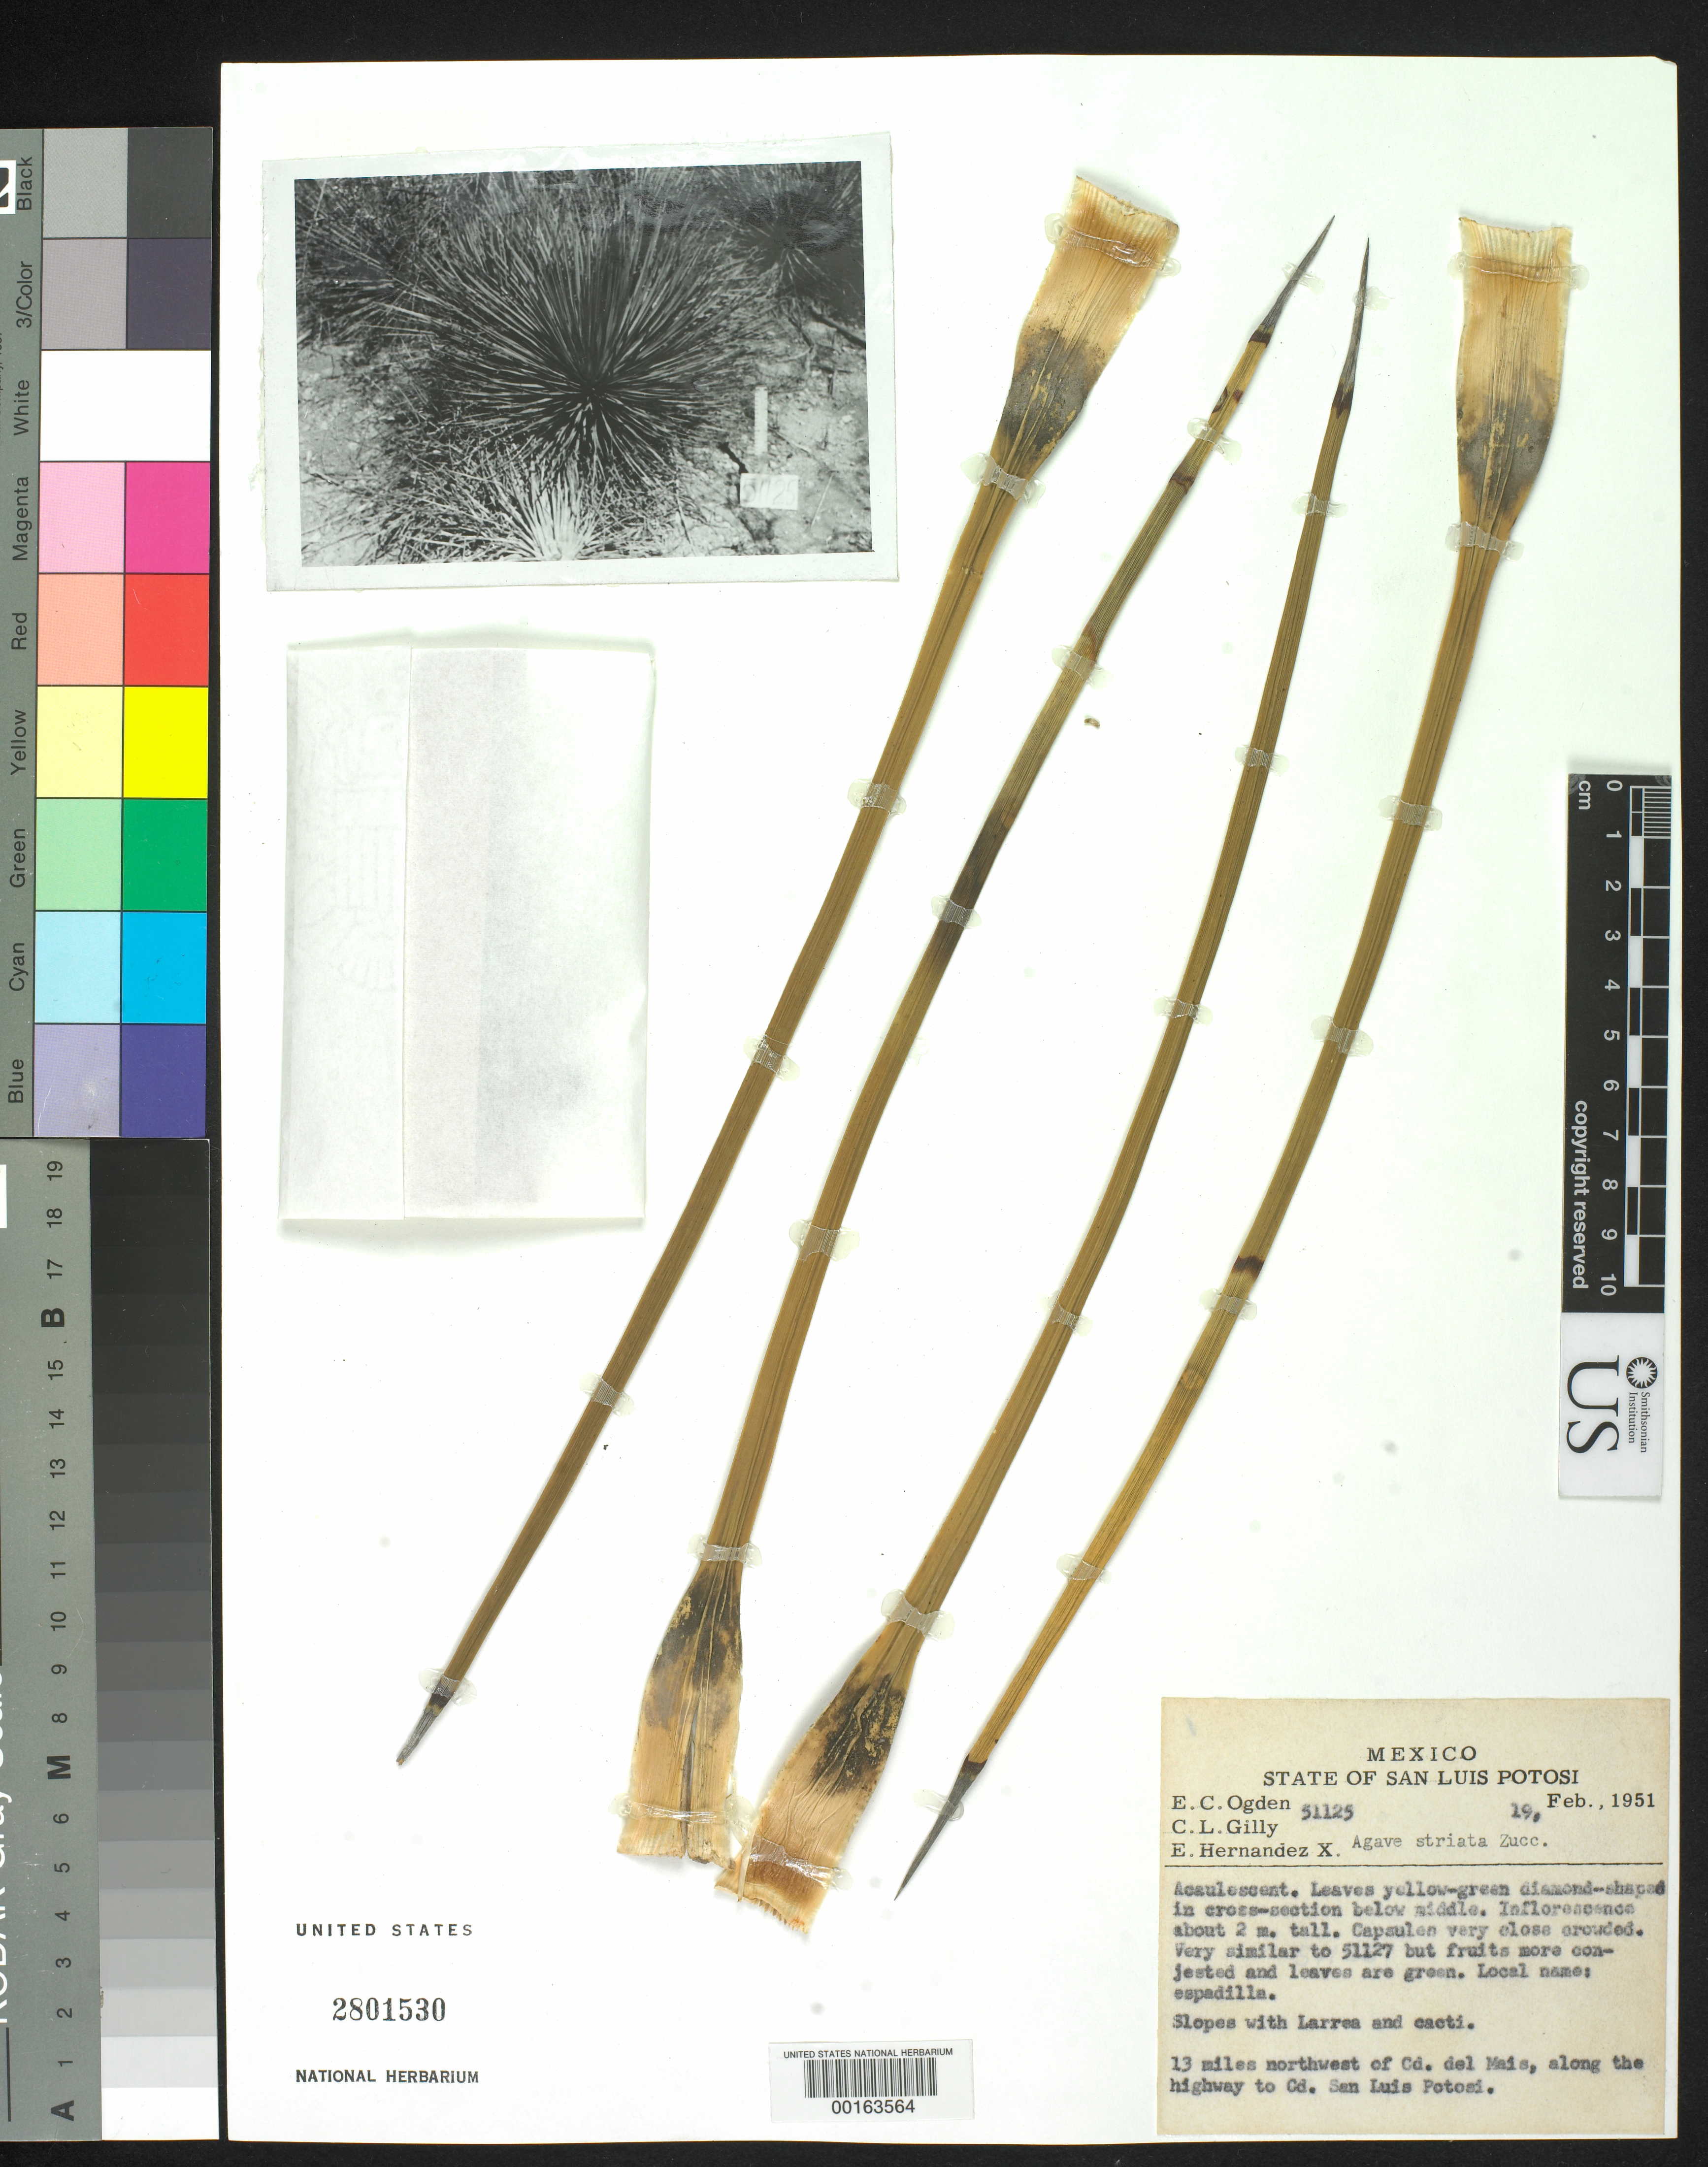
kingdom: Plantae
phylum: Tracheophyta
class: Liliopsida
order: Asparagales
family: Asparagaceae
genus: Agave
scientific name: Agave striata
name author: Zucc.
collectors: E. C. Ogden & C. Gilly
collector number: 51125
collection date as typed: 19 Feb 1951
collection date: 1951-02-19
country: Mexico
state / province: San Luis Potosí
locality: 13 mi from Cd. de Mais, along highway to Cd. San Luis Potosi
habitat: Slopes with larrea and cacti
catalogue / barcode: US 2801530